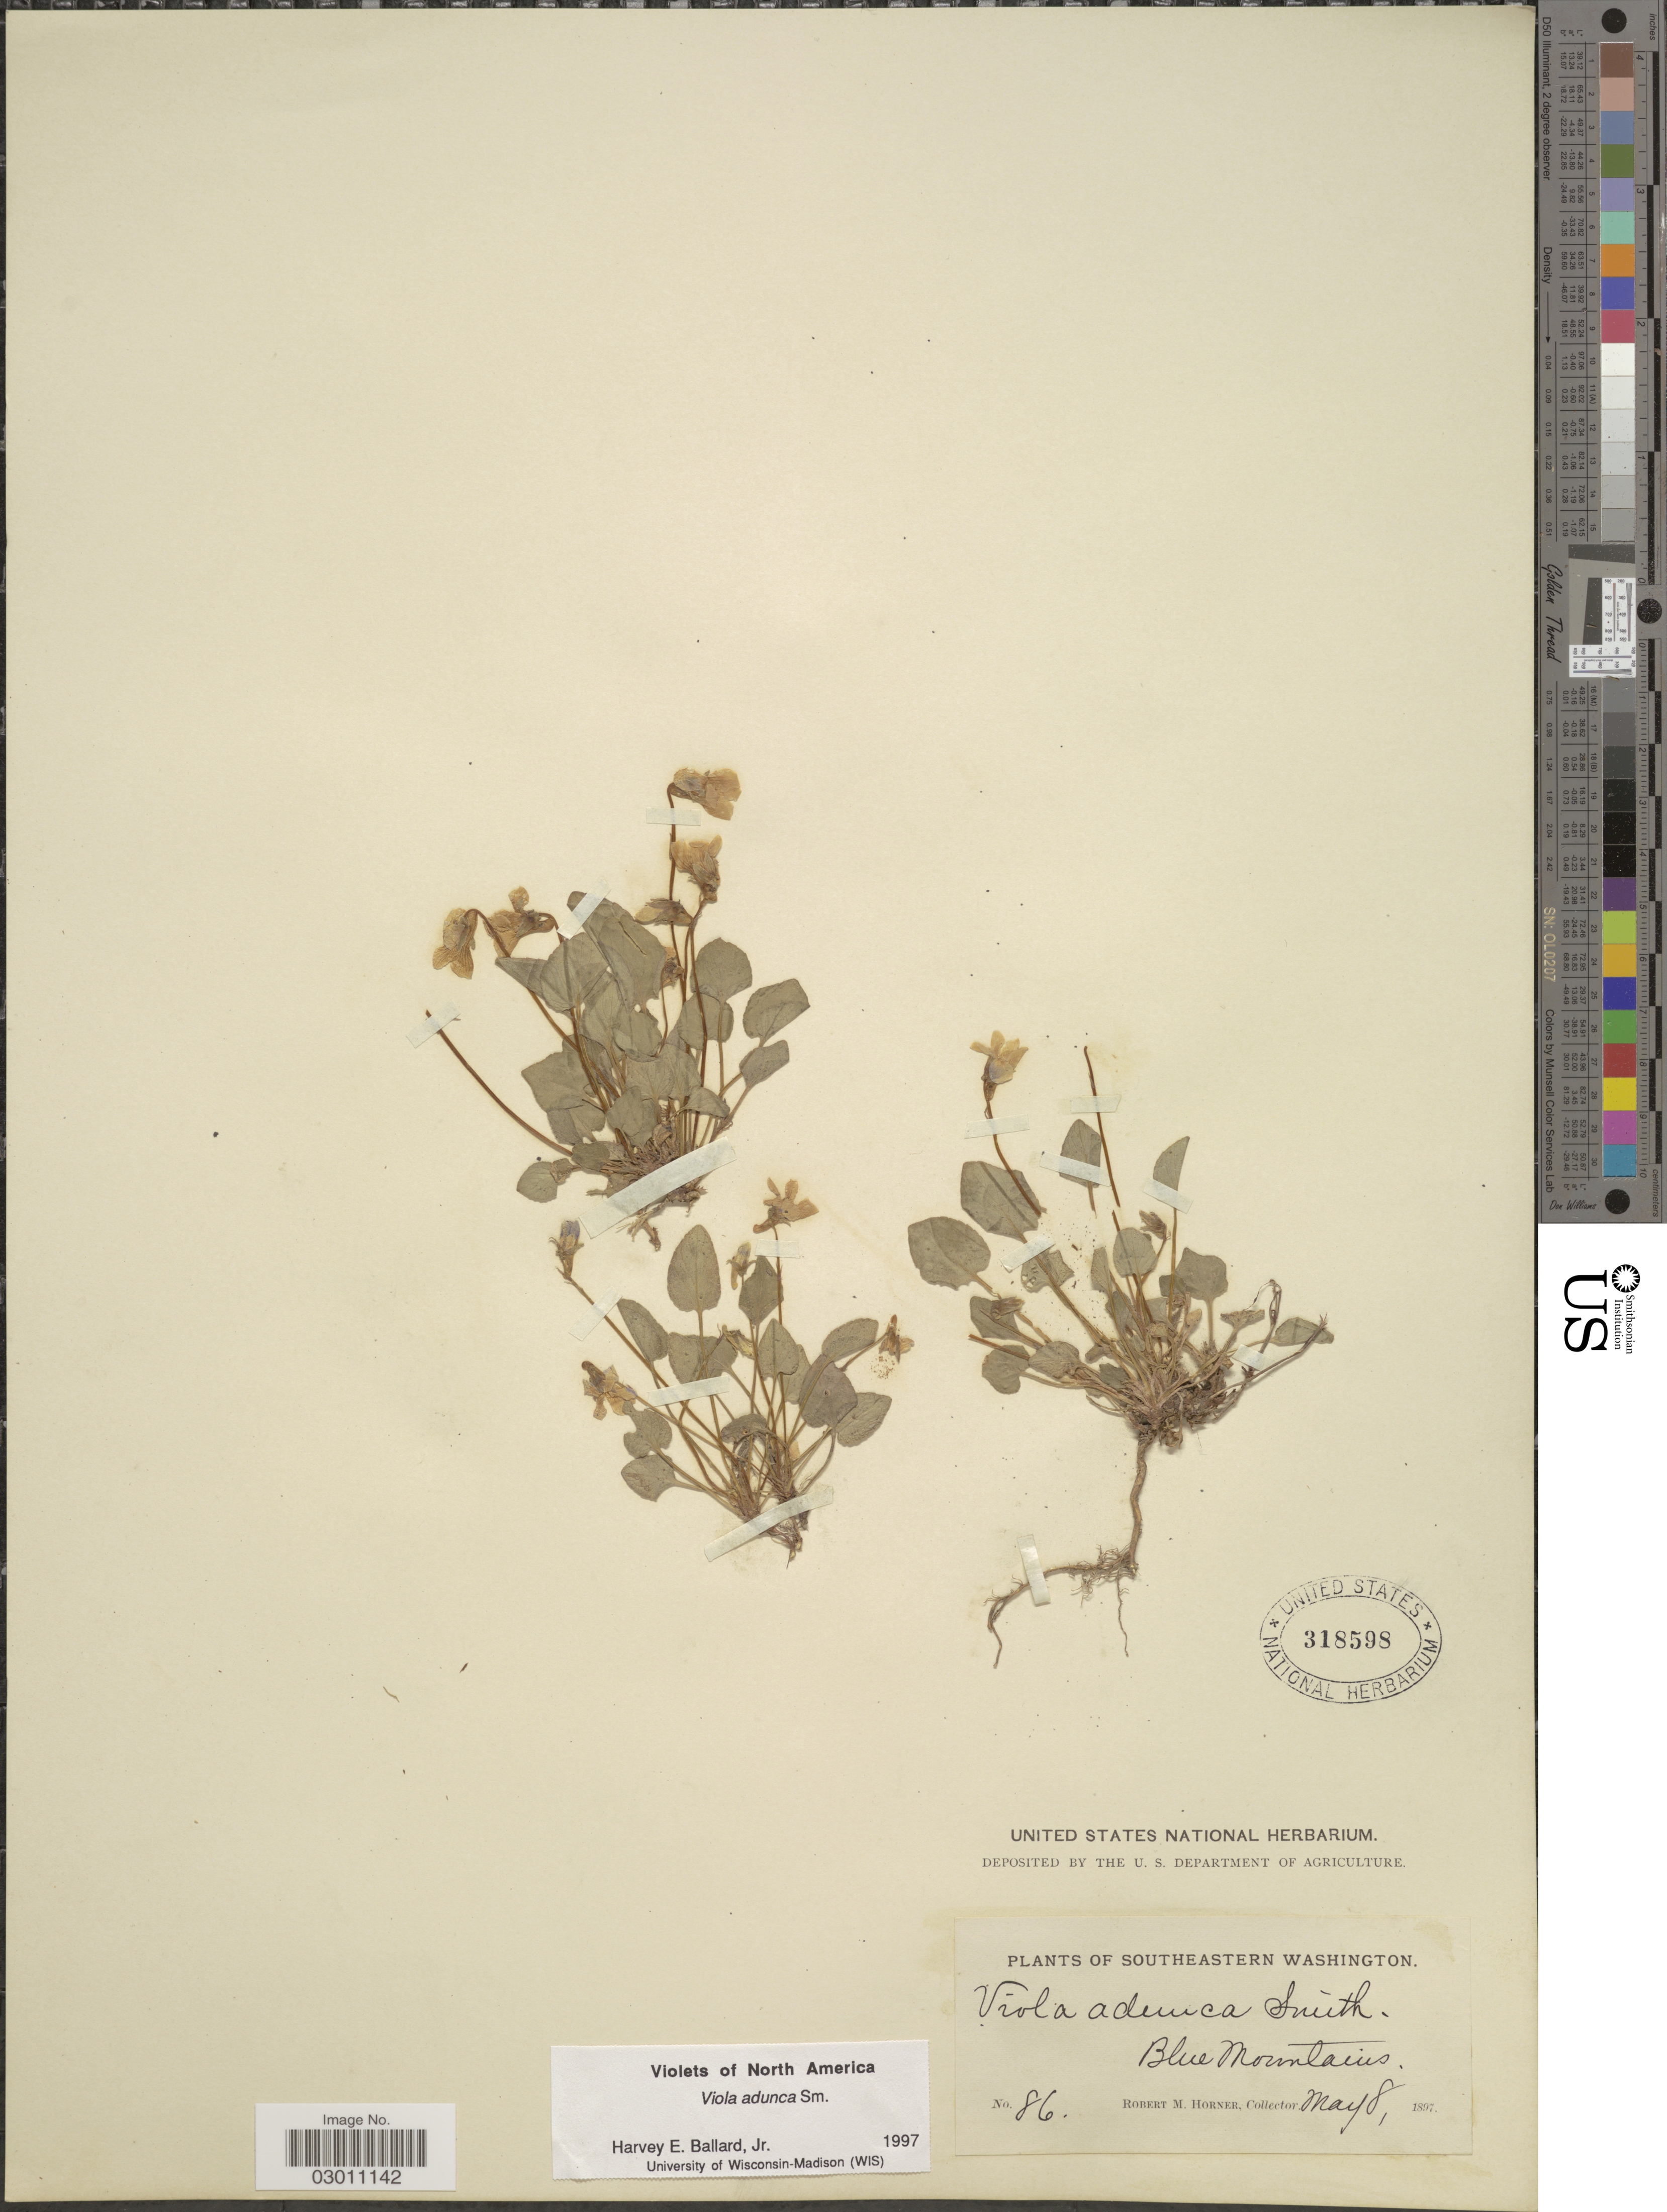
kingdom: Plantae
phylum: Tracheophyta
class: Magnoliopsida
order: Malpighiales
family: Violaceae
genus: Viola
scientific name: Viola adunca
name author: Sm.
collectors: R. Horner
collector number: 86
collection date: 1897-05-08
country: United States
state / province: Washington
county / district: Clallam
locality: Southeastern Washington. Blue Mountains.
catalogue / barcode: US 318598